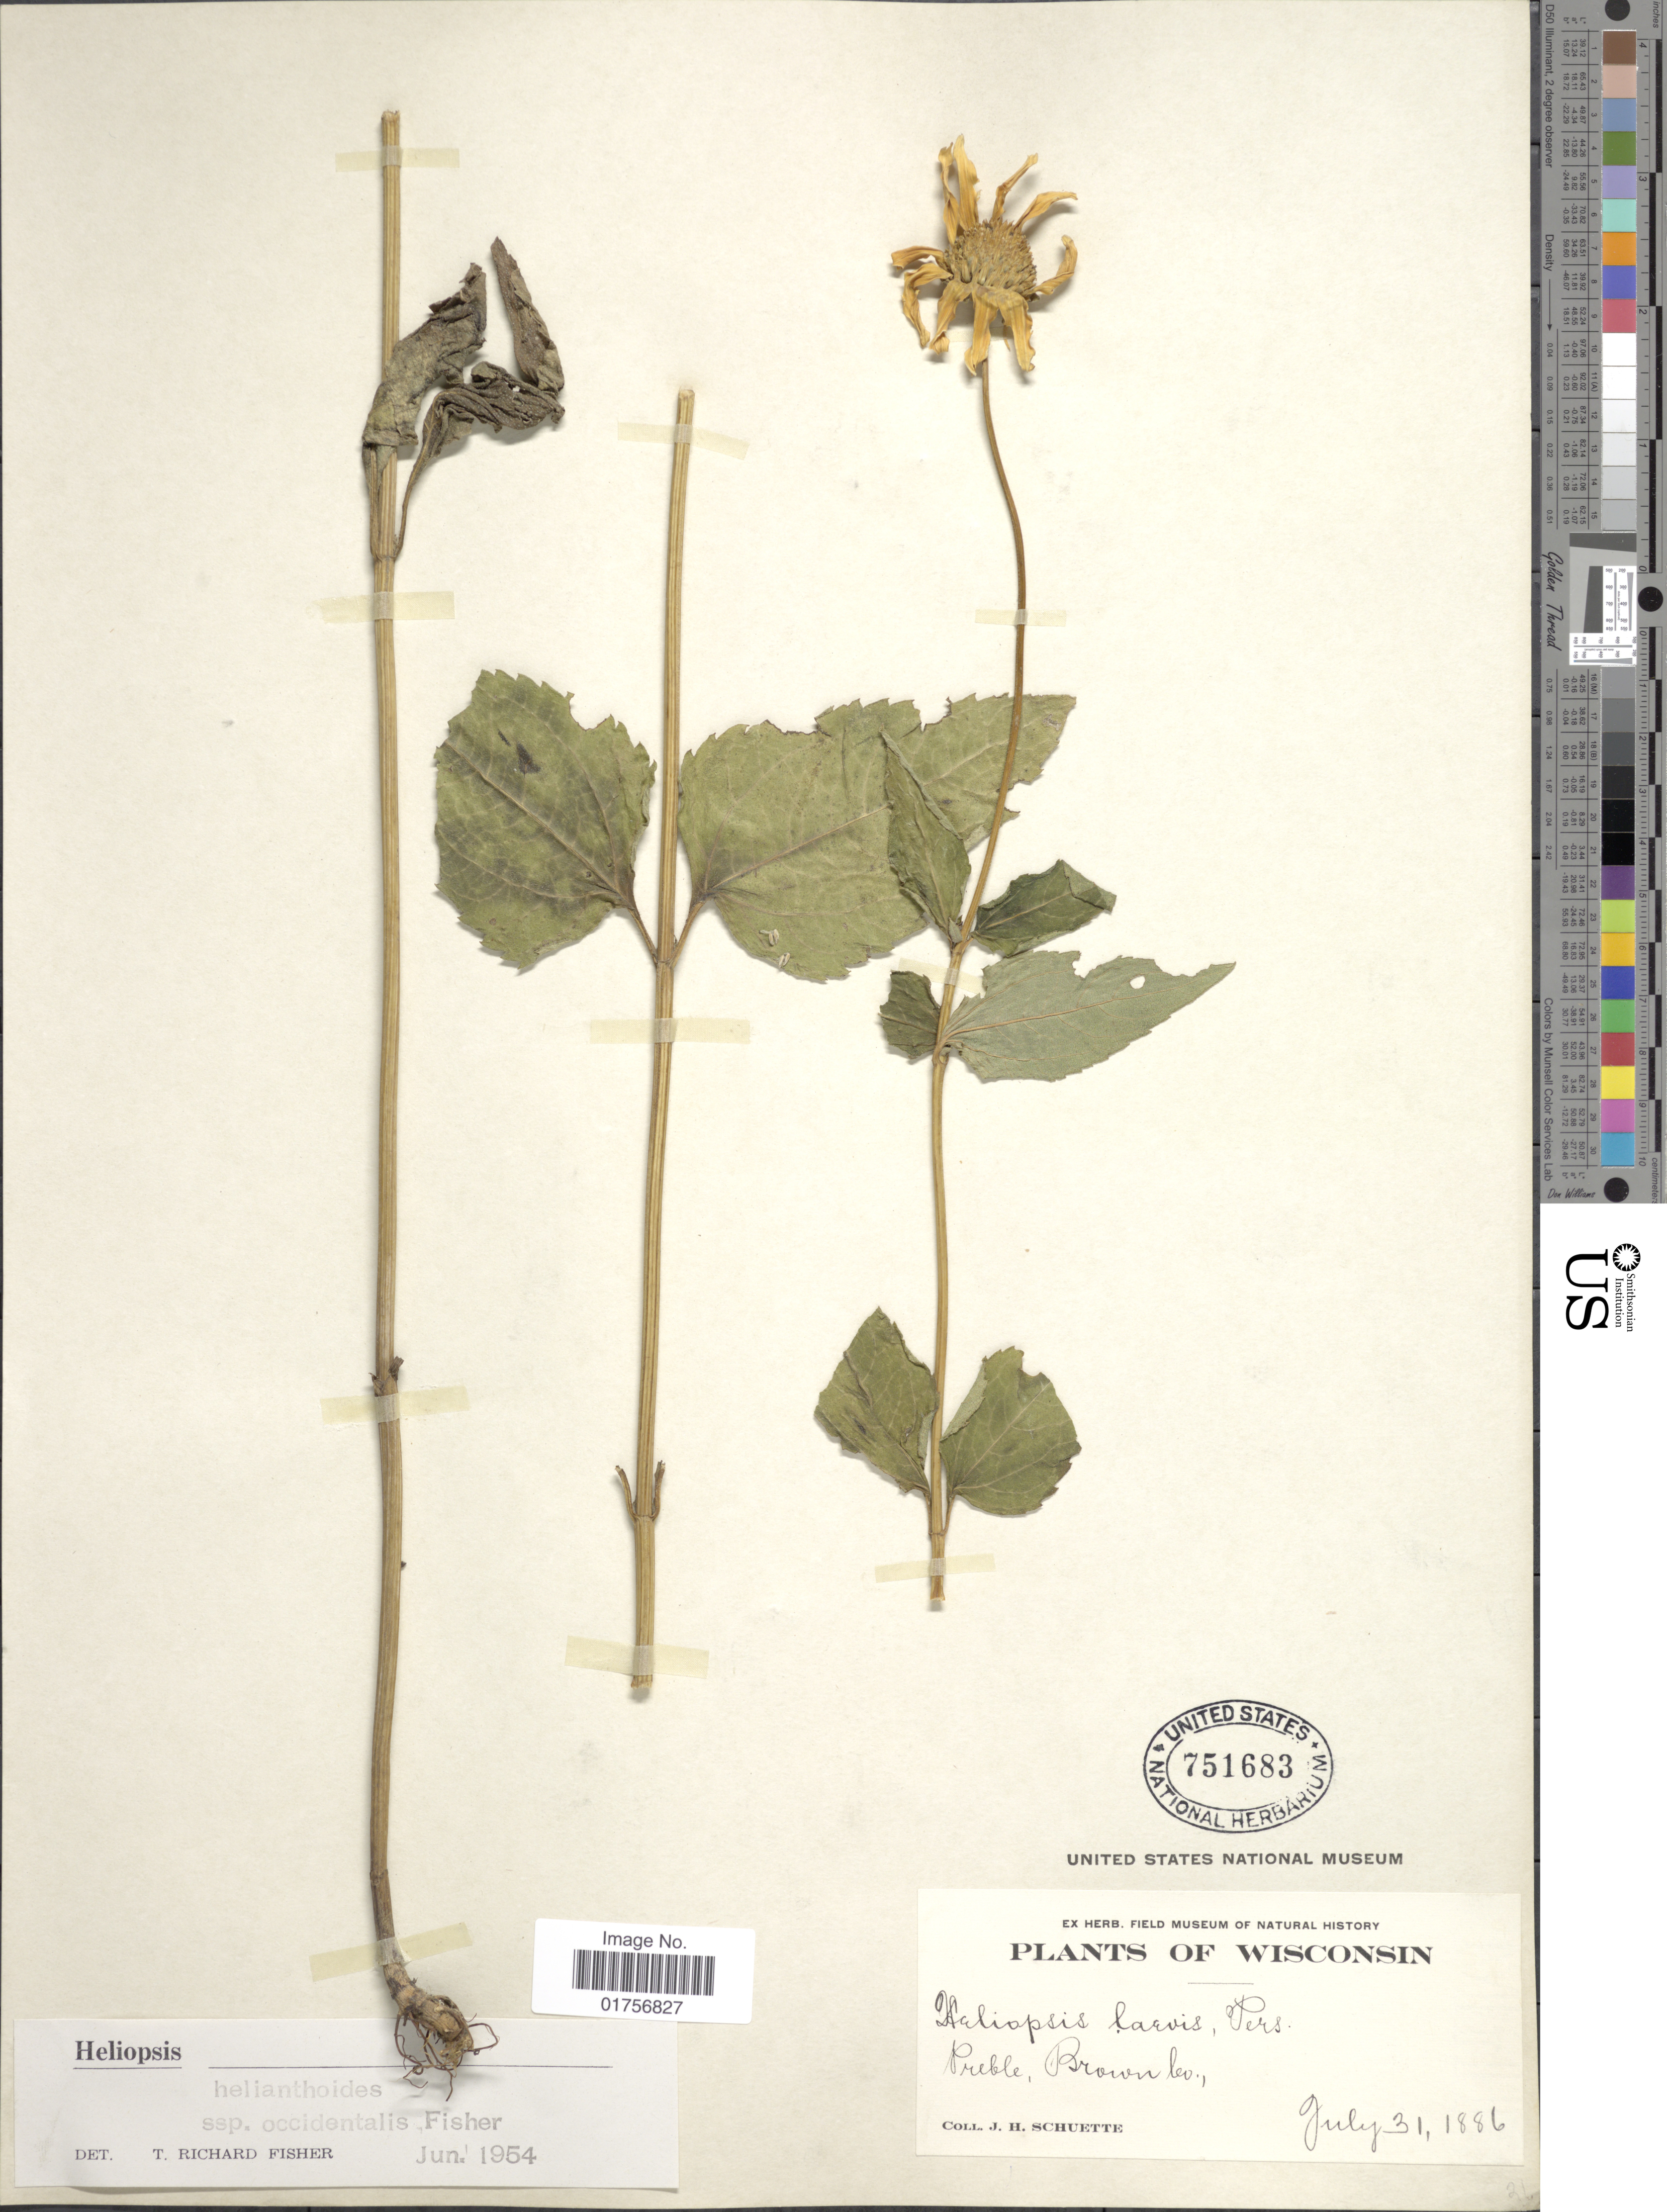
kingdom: Plantae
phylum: Tracheophyta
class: Magnoliopsida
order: Asterales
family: Asteraceae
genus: Heliopsis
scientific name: Heliopsis helianthoides subsp. occidentalis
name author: T.R. Fisher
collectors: J. H. Schuette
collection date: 1886-07-31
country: United States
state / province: Wisconsin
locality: Preble, Brown Co.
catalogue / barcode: US 751683